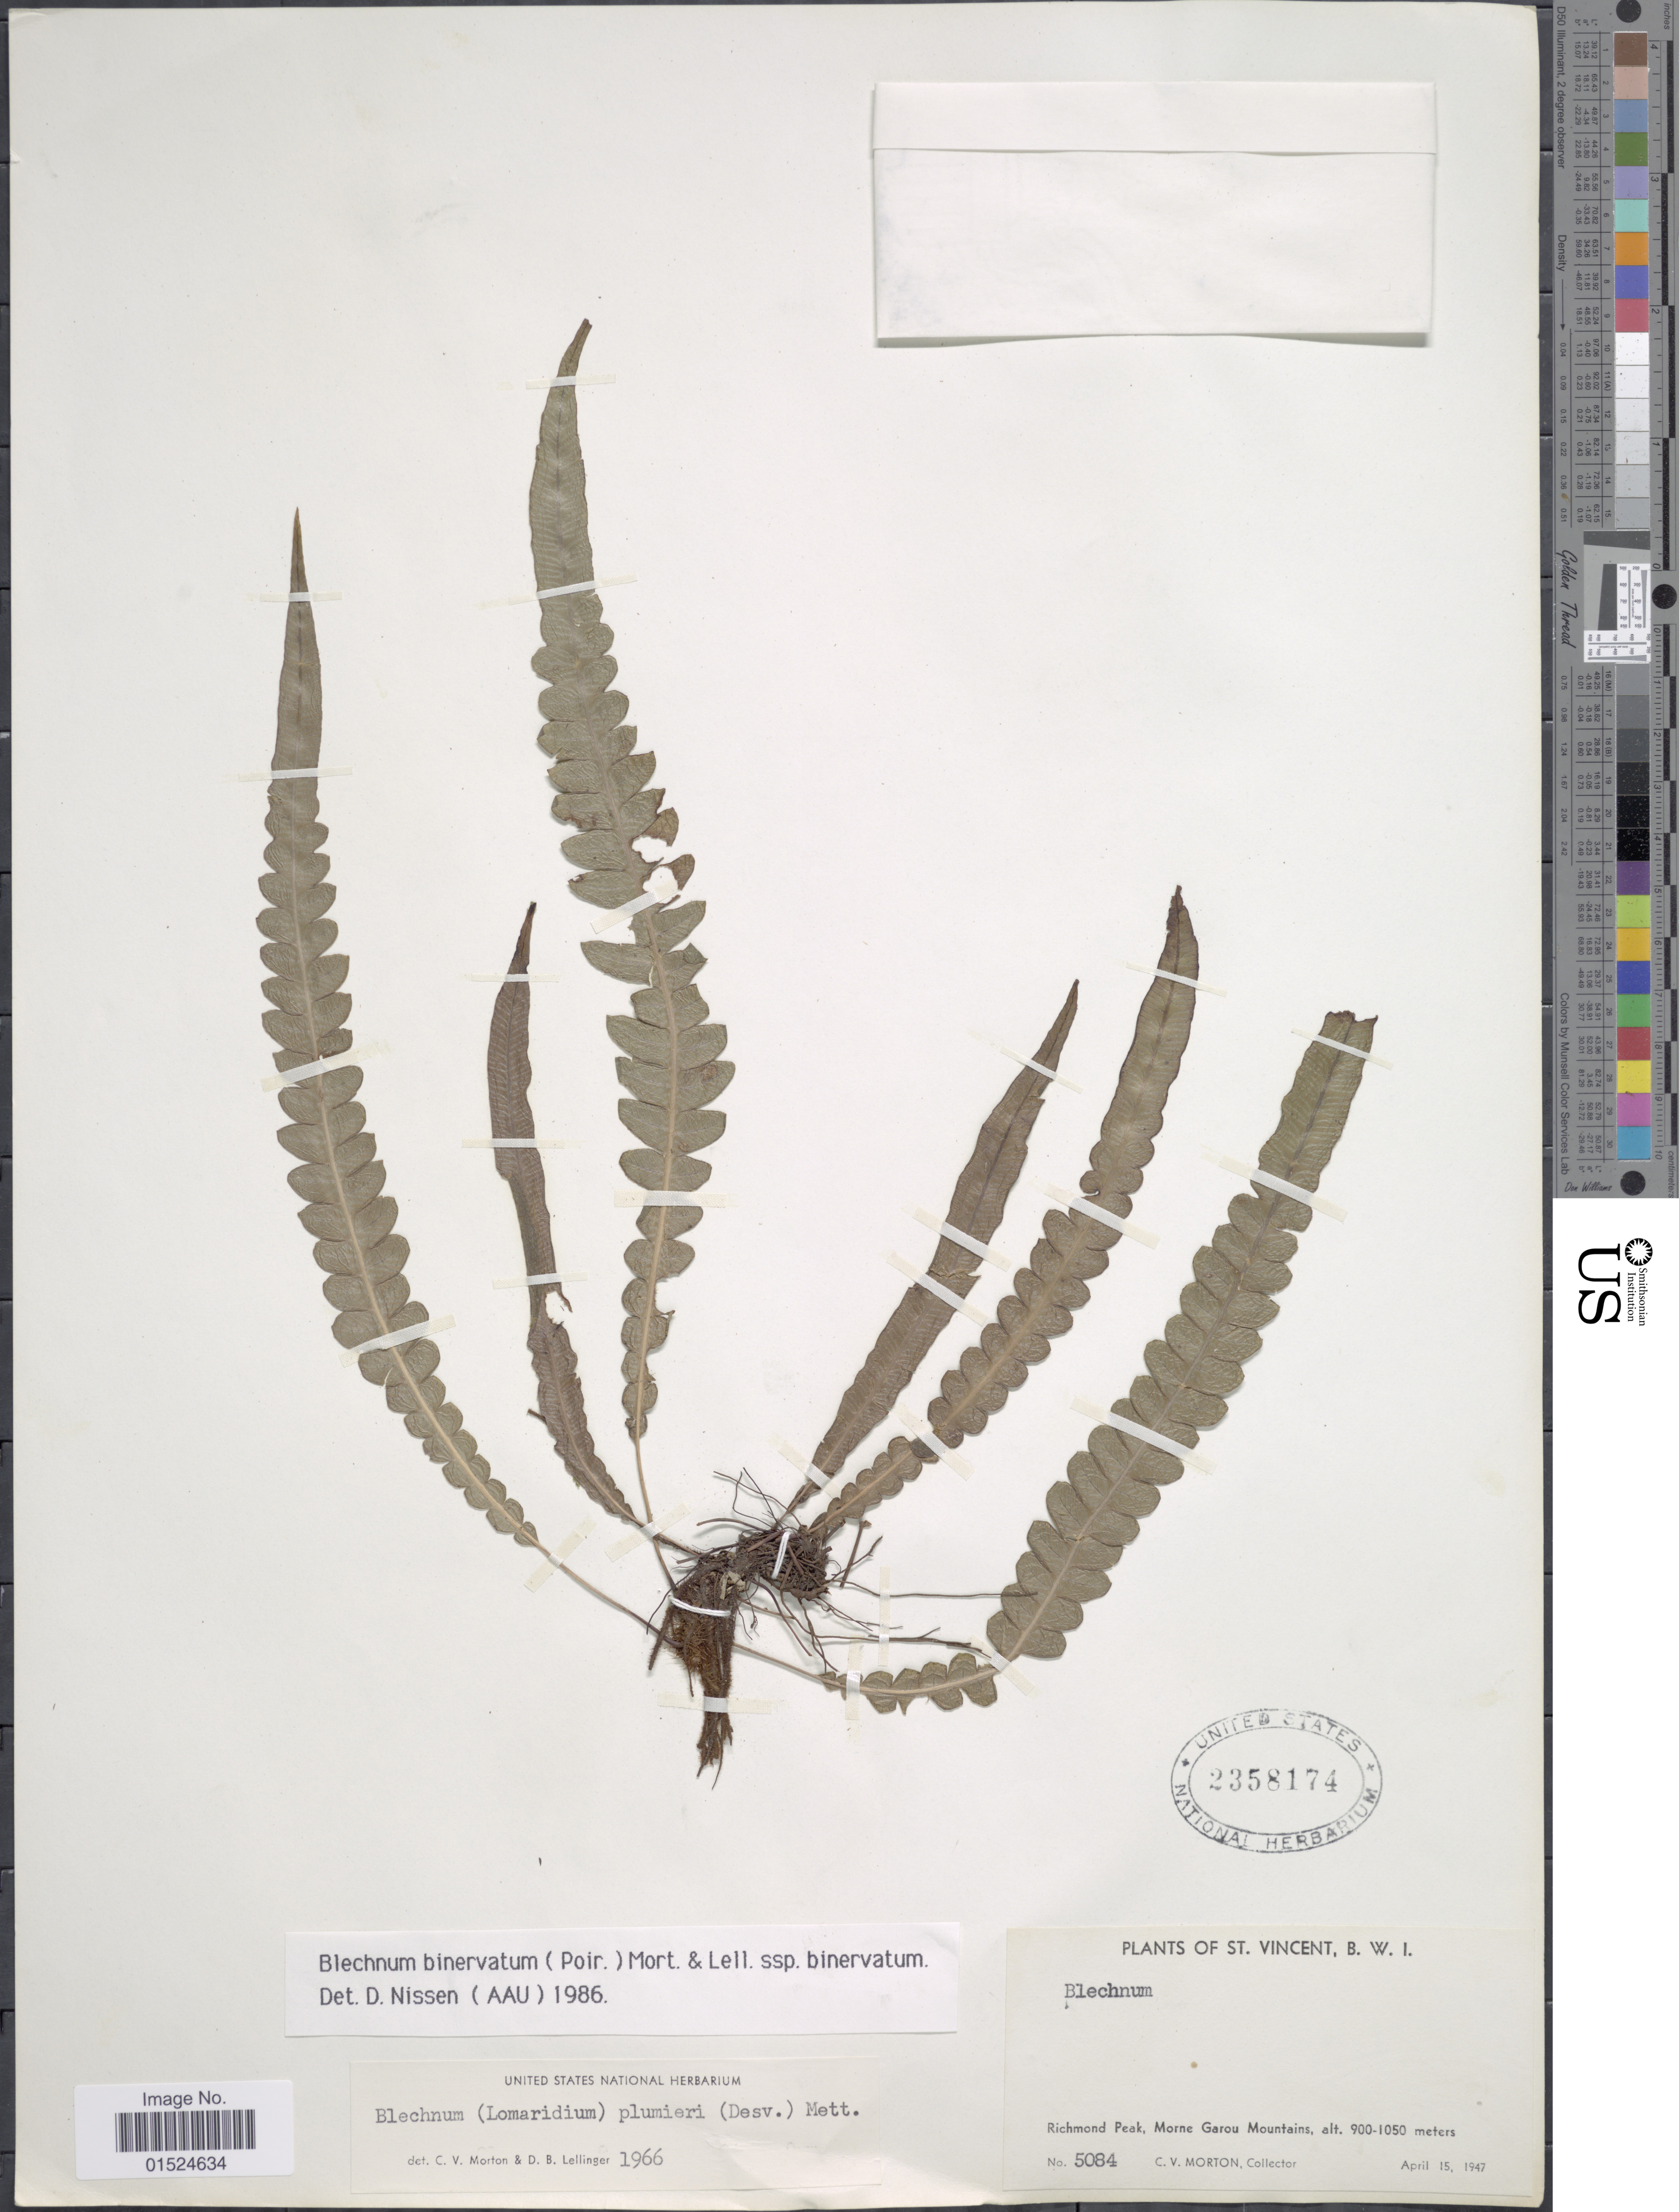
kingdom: Plantae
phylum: Tracheophyta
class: Polypodiopsida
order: Polypodiales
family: Blechnaceae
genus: Blechnum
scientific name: Blechnum binervatum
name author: (Poir.) C.V. Morton & Lellinger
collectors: C. V. Morton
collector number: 5084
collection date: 1947-04-15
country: St. Vincent - Grenadines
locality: St. Vincent, B.W.I., Richmond Peak, Morne Garou Mountains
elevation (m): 900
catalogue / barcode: US 2358174